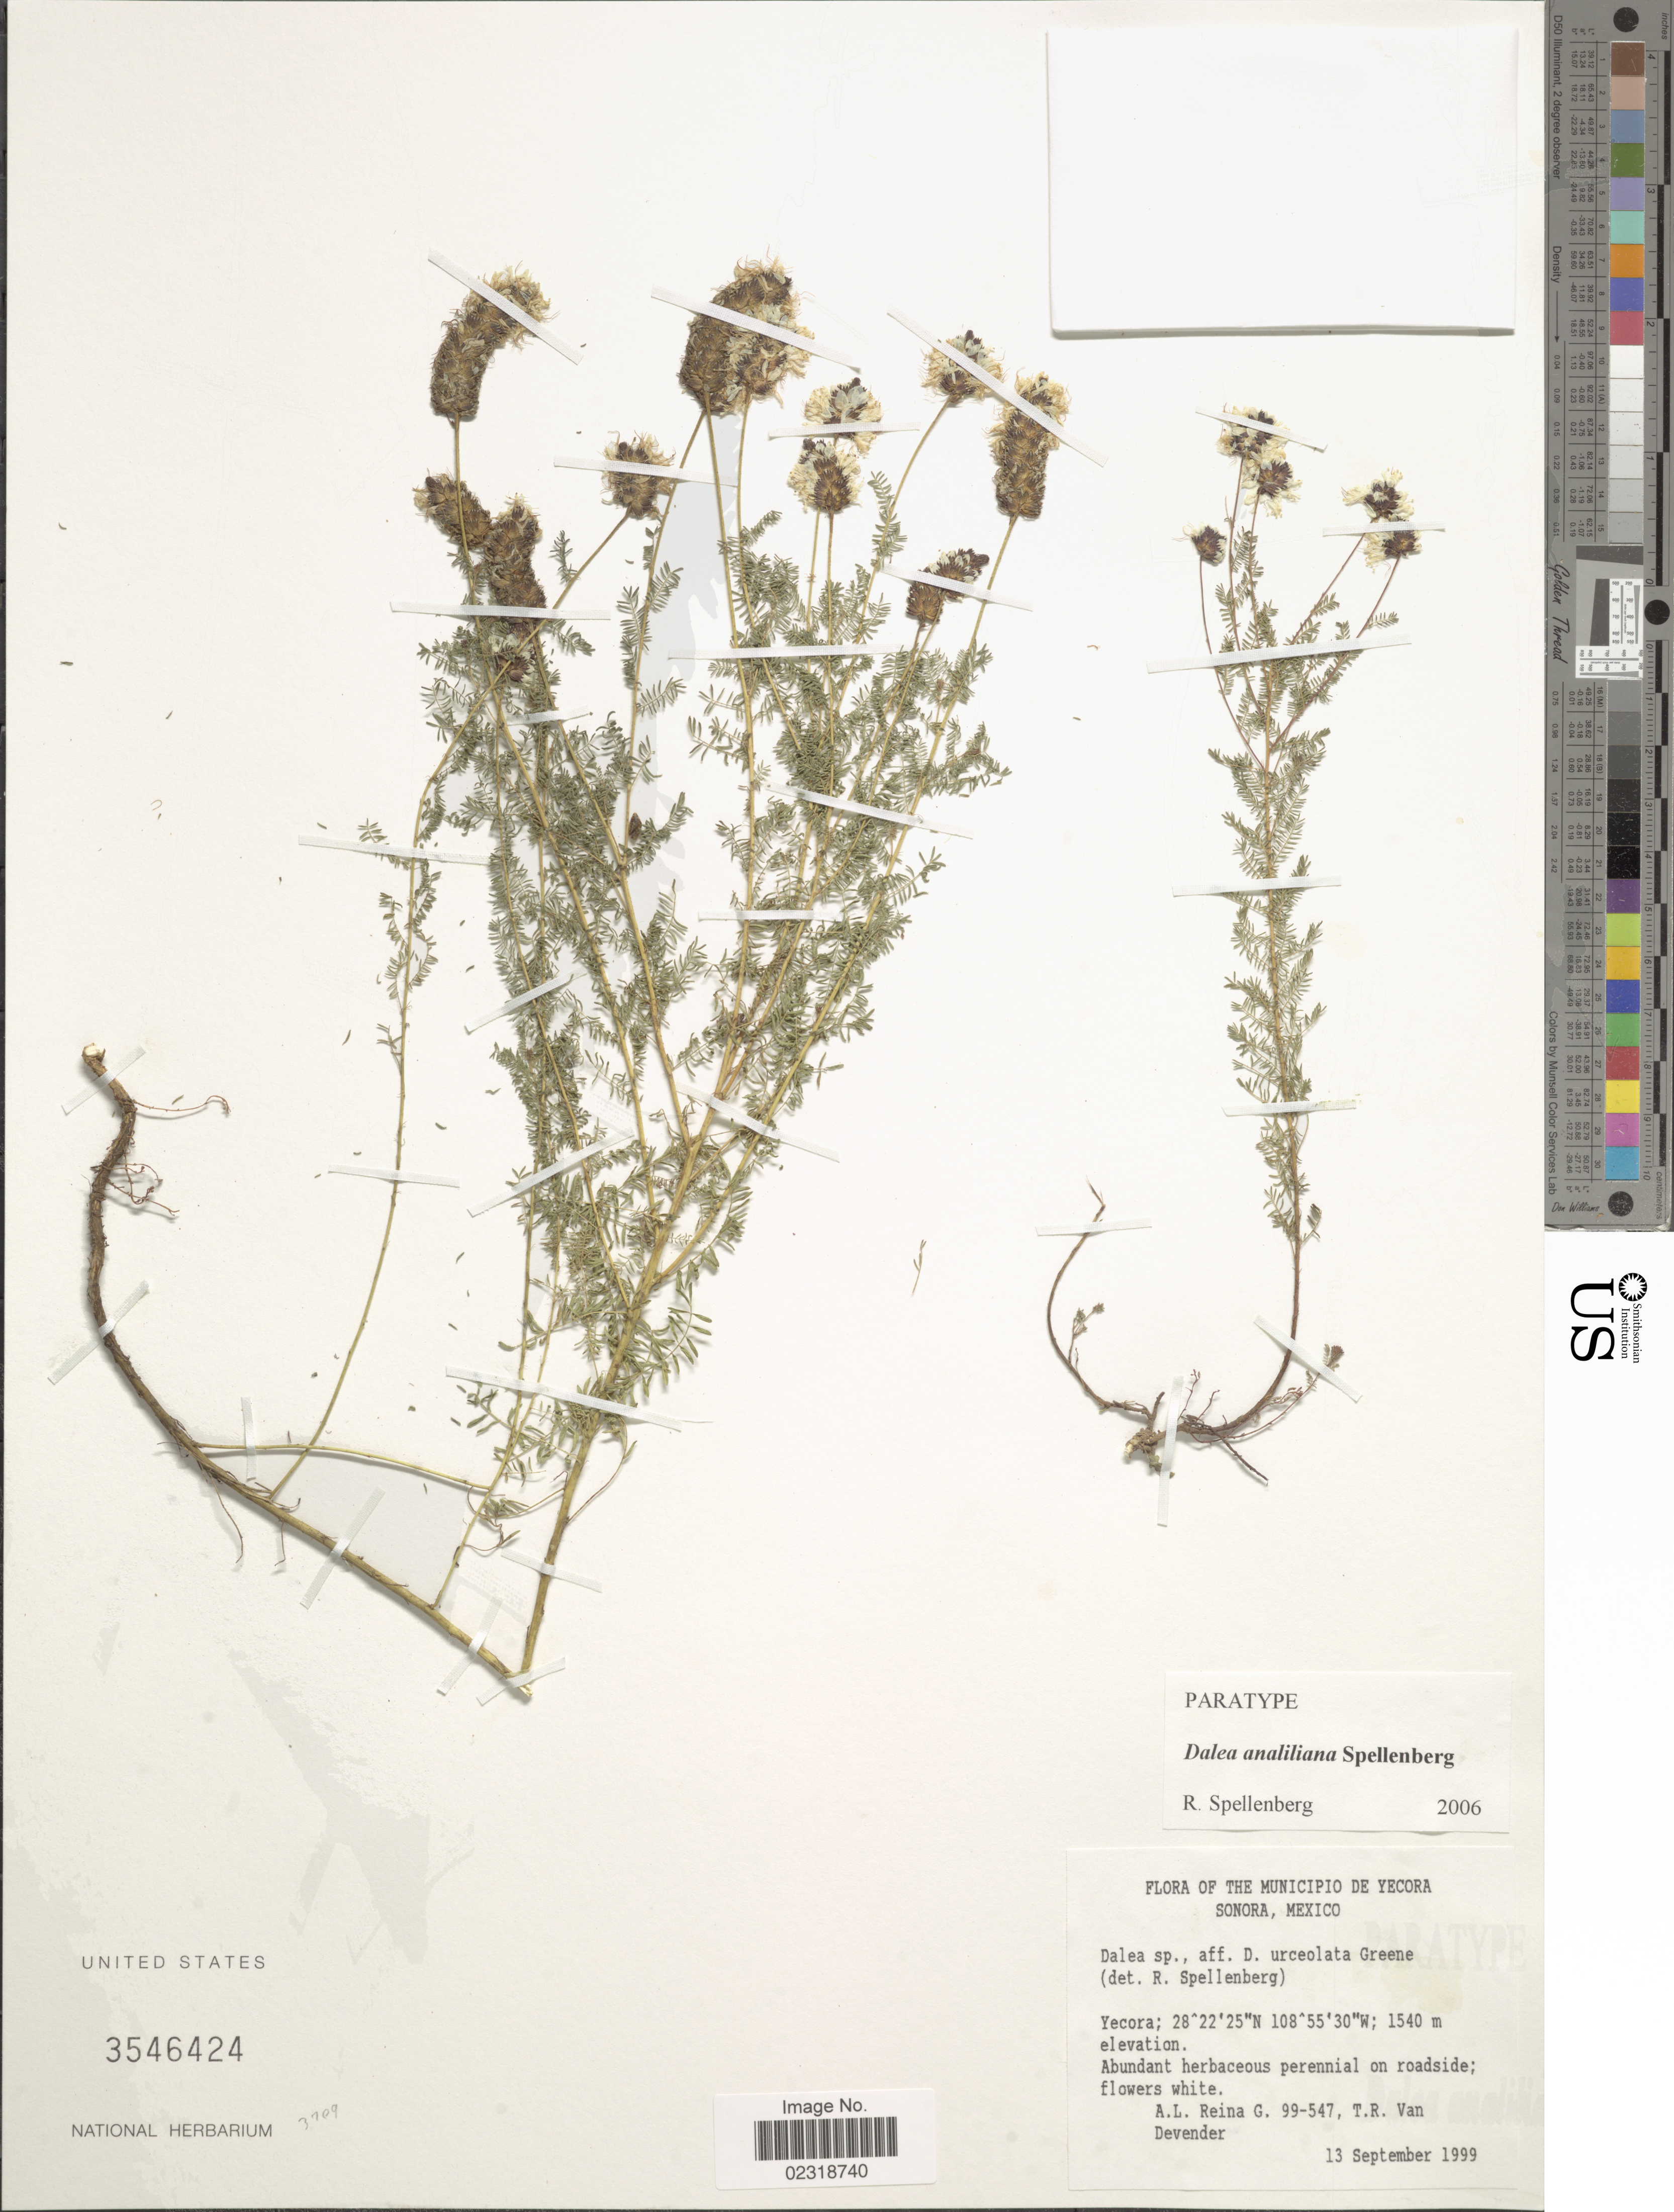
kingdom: Plantae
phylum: Tracheophyta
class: Magnoliopsida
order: Fabales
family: Fabaceae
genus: Dalea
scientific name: Dalea analiliana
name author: Spellenb.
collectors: A. L. Reina G. & T. R. Van Devender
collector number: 99-547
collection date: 1999-09-13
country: Mexico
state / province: Sonora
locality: The Municipio de Yecora, abundant herbaceous pernnial on roadside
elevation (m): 1540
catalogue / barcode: US 3546424